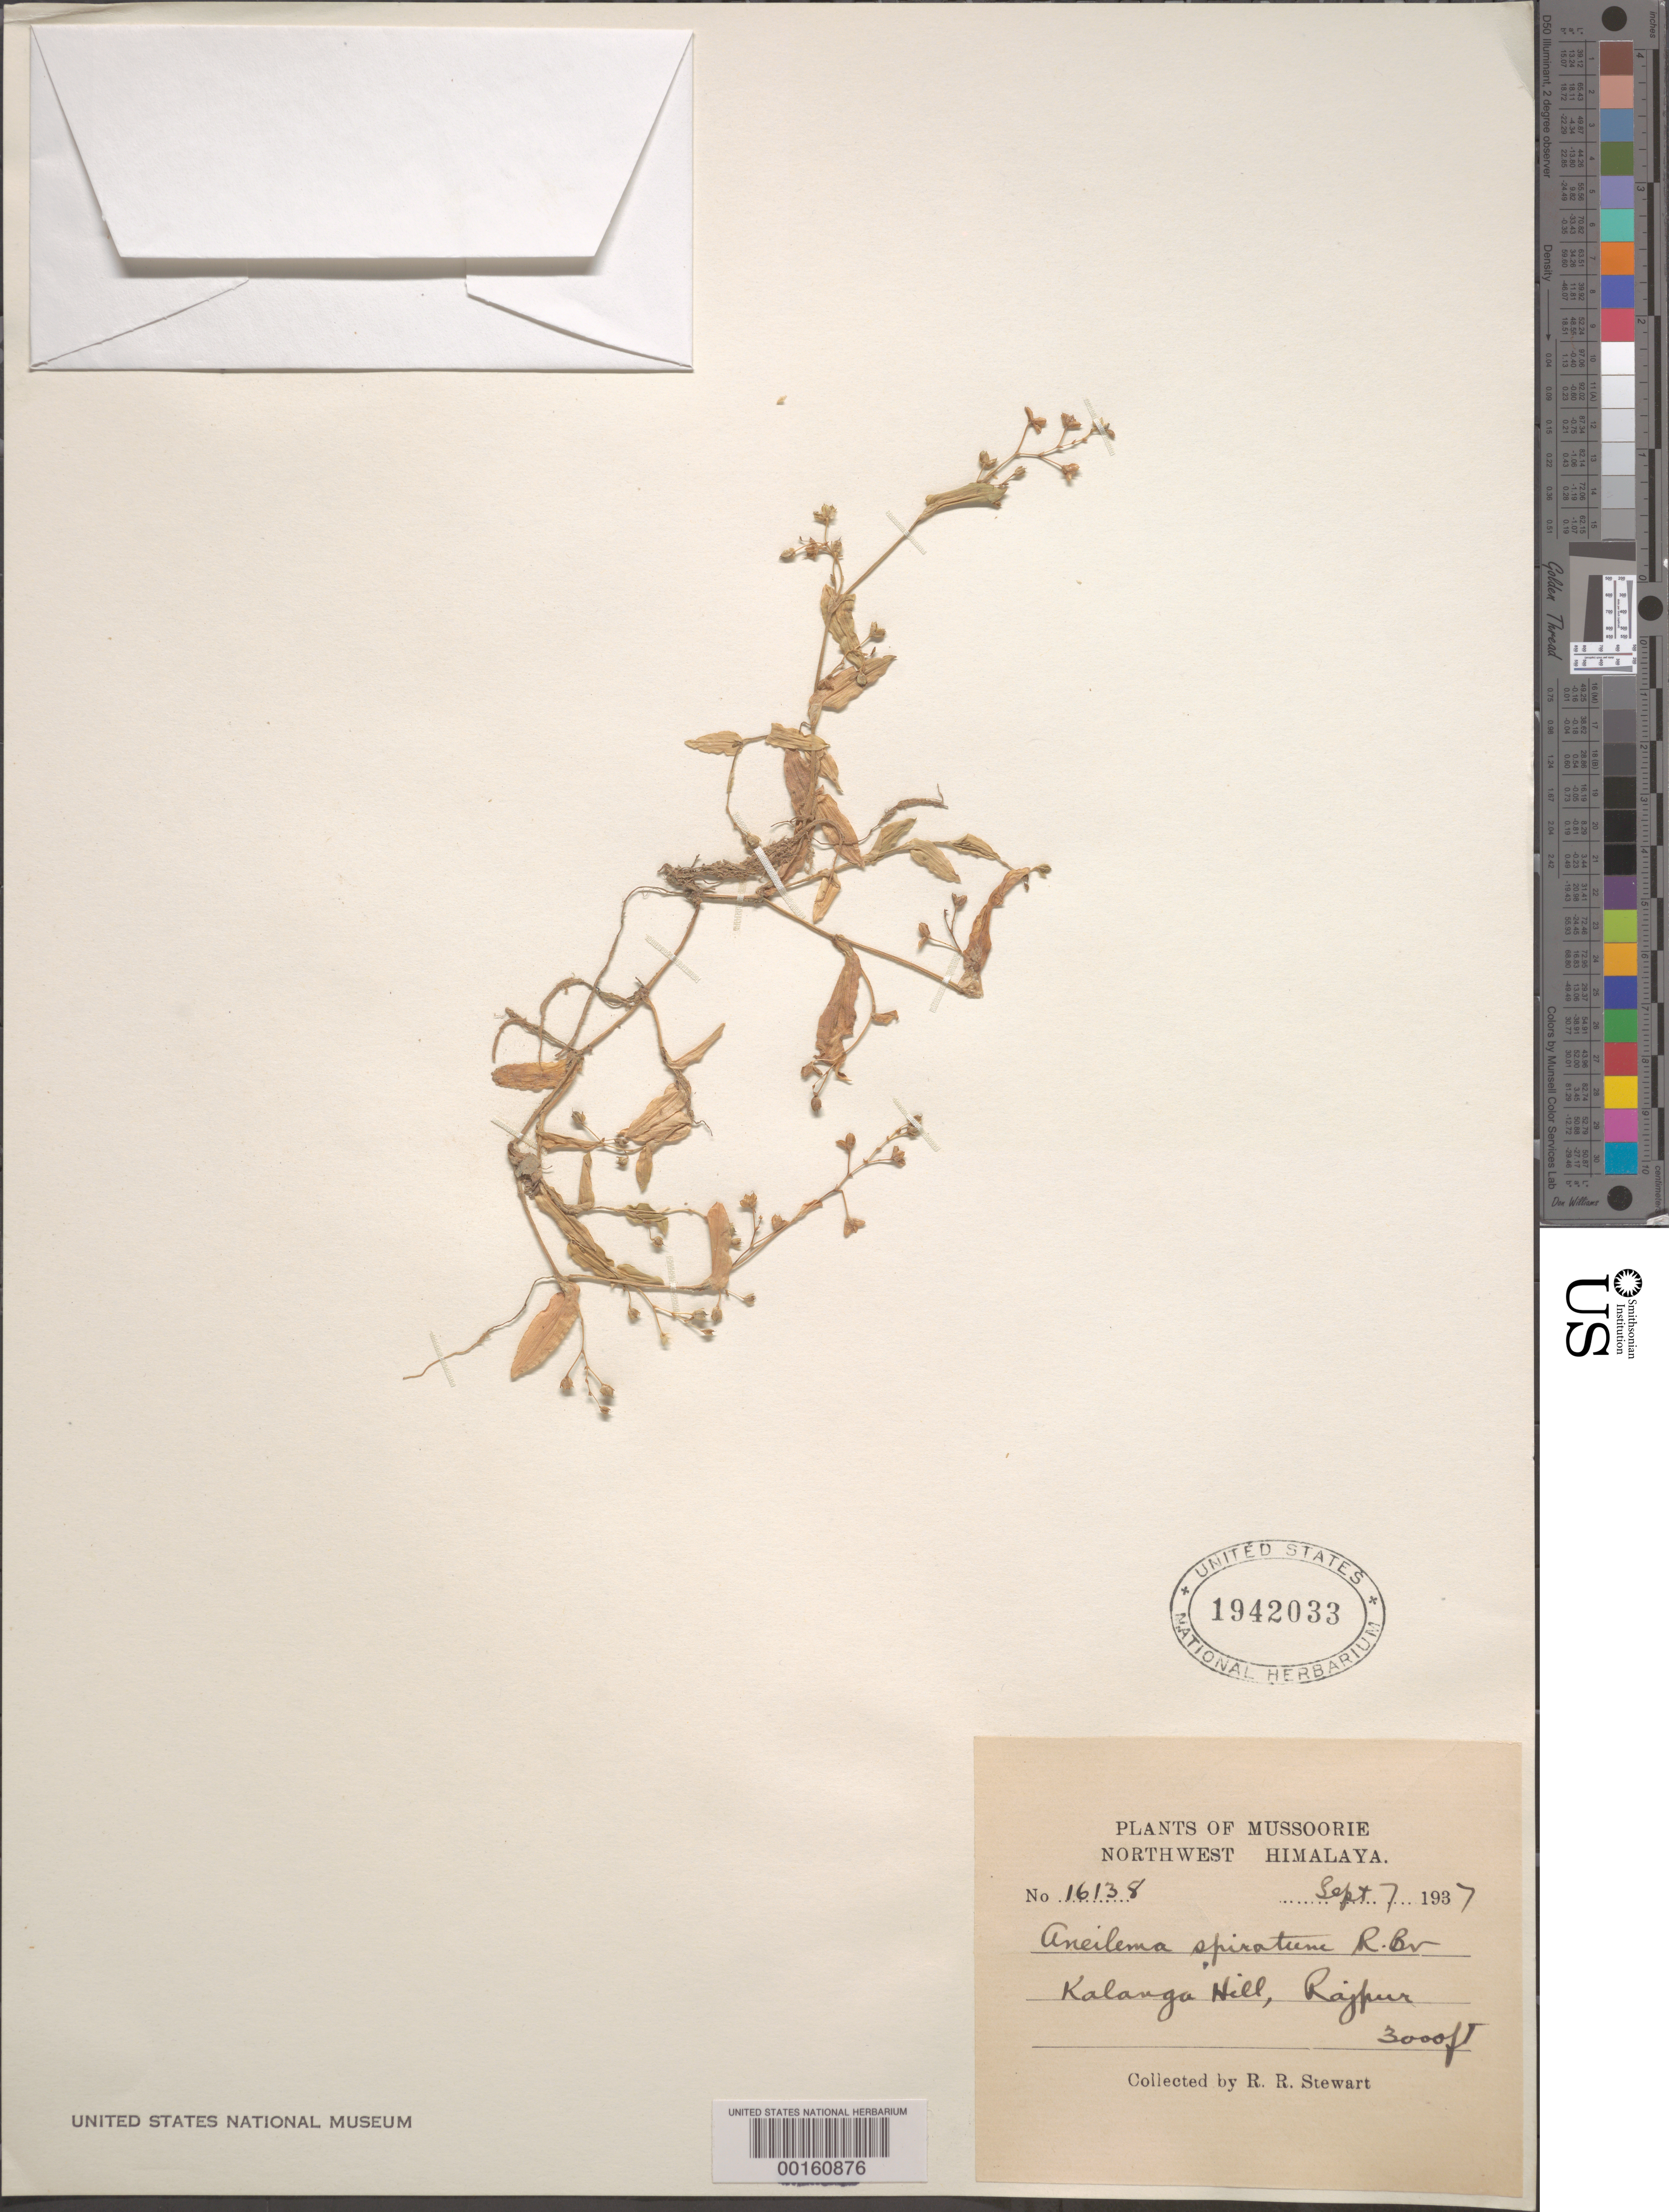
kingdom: Plantae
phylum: Tracheophyta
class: Liliopsida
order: Commelinales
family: Commelinaceae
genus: Murdannia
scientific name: Murdannia spirata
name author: (L.) G. Brückn.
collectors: R. R. Stewart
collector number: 16138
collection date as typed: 07 Sep 1937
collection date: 1937-09-07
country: India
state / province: Uttar Pradesh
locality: Mussoorie; kalanga hill, rajpur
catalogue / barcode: US 1942033